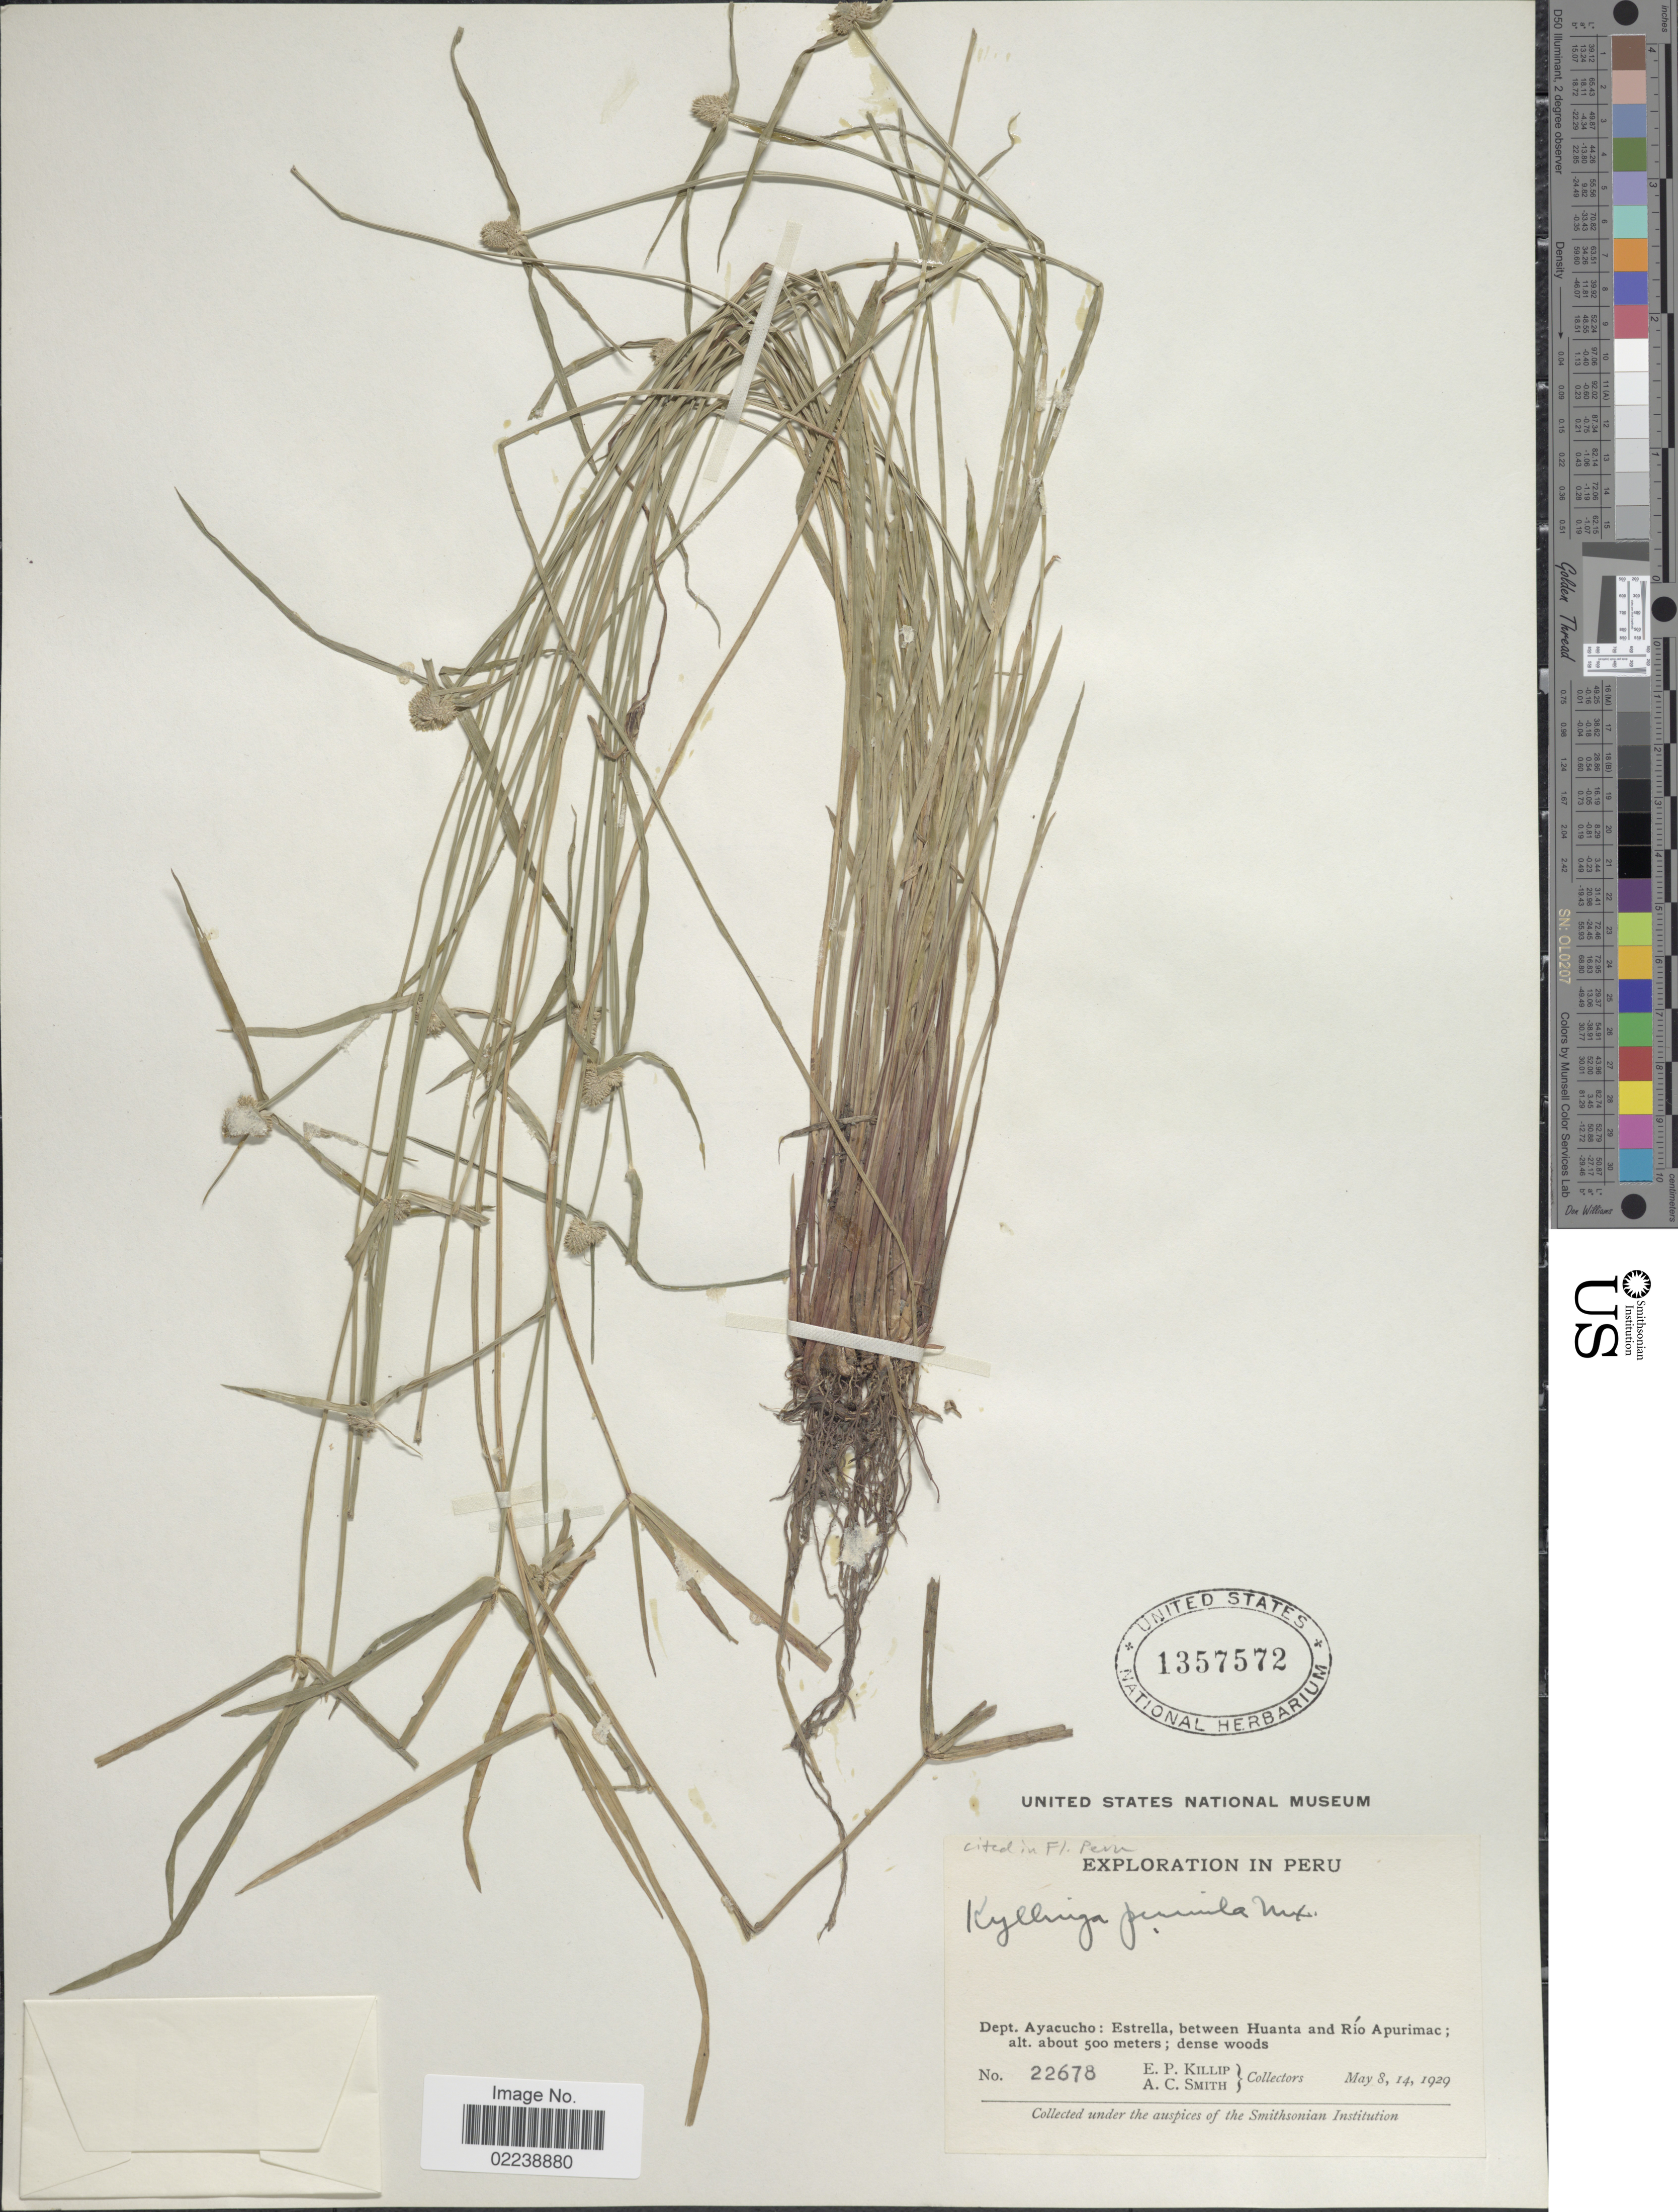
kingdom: Plantae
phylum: Tracheophyta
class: Liliopsida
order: Poales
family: Cyperaceae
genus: Cyperus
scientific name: Cyperus hortensis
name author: (Salzm. ex Steud.) Dorr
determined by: Strong, Mark T., (BOT), Smithsonian Institution - National Museum of Natural History (UNITED STATES)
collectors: E. P. Killip & A. C. Smith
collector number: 22678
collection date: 1929-05-08/1929-05-14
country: Peru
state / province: Ayacucho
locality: Estrella, between Huanta and Rio Apurimac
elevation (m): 500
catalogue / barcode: US 1357572